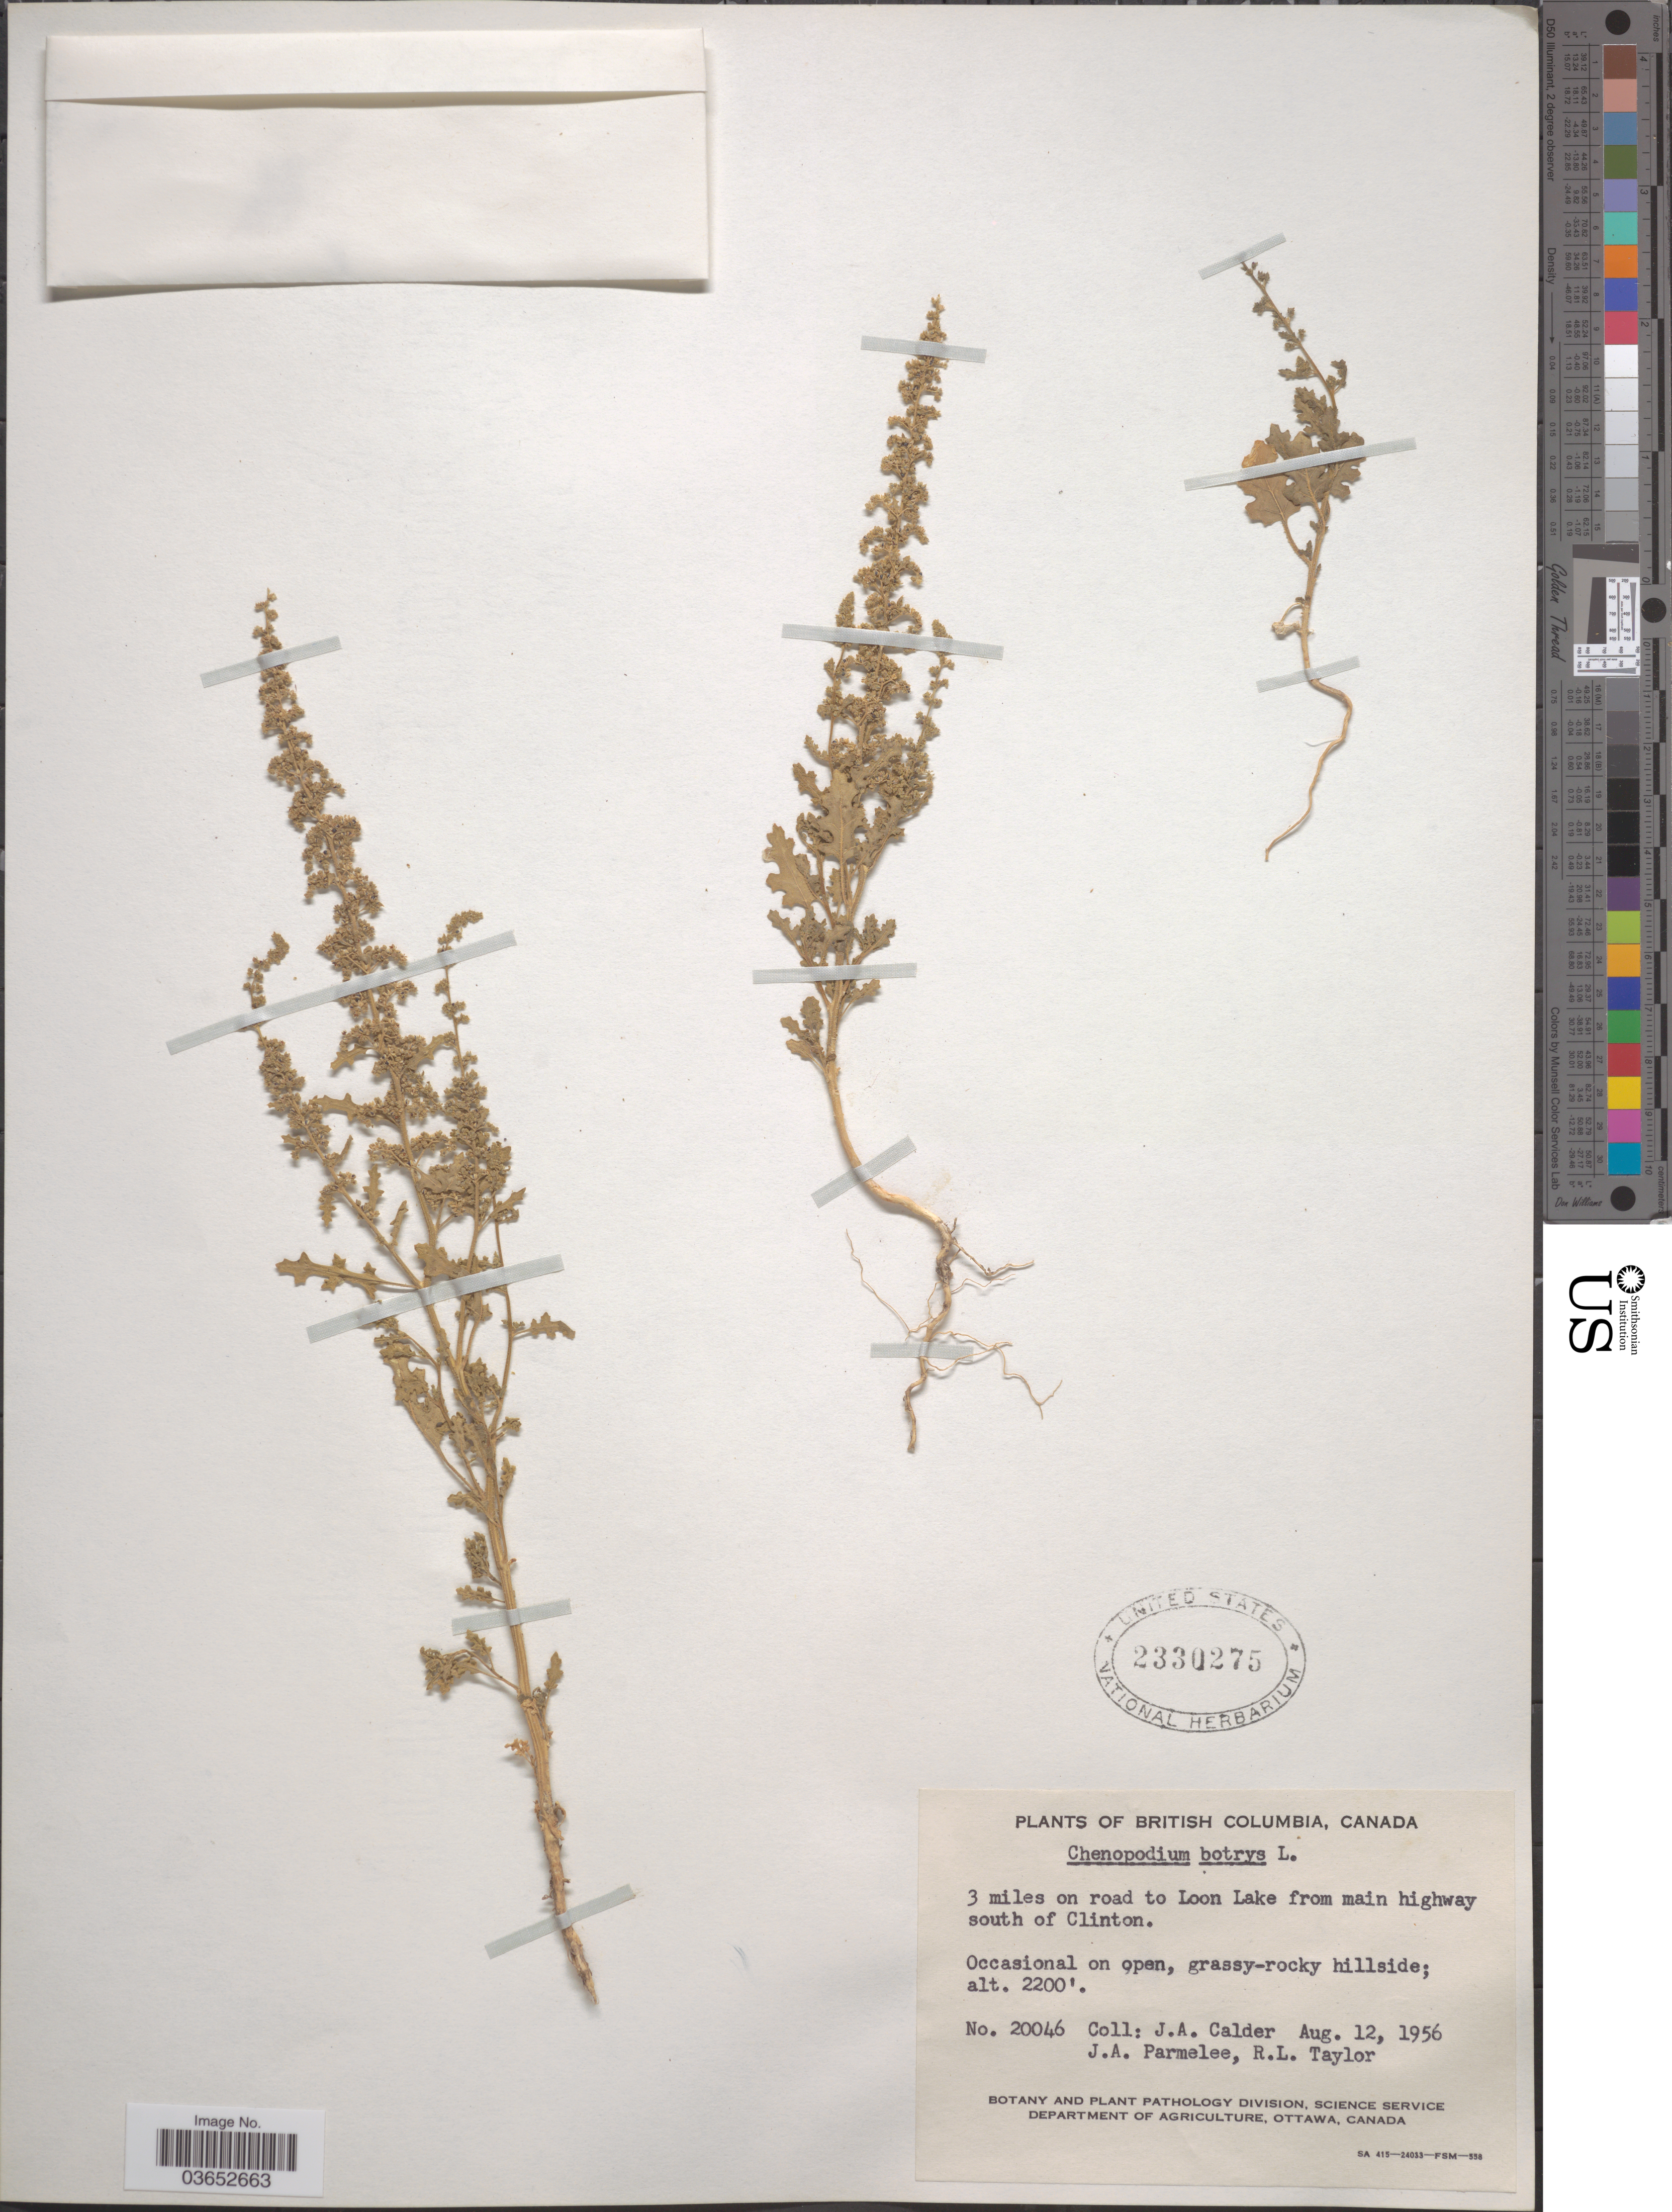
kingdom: Plantae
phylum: Tracheophyta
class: Magnoliopsida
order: Caryophyllales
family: Amaranthaceae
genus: Chenopodium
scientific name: Chenopodium botrys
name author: L.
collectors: J. A. Calder, J. A. Parmelee & R. Taylor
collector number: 20046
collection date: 1956-08-12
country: Canada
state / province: British Columbia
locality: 3 miles on road to Loon Lake from main highway south of Clinton.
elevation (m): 671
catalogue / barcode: US 2330275